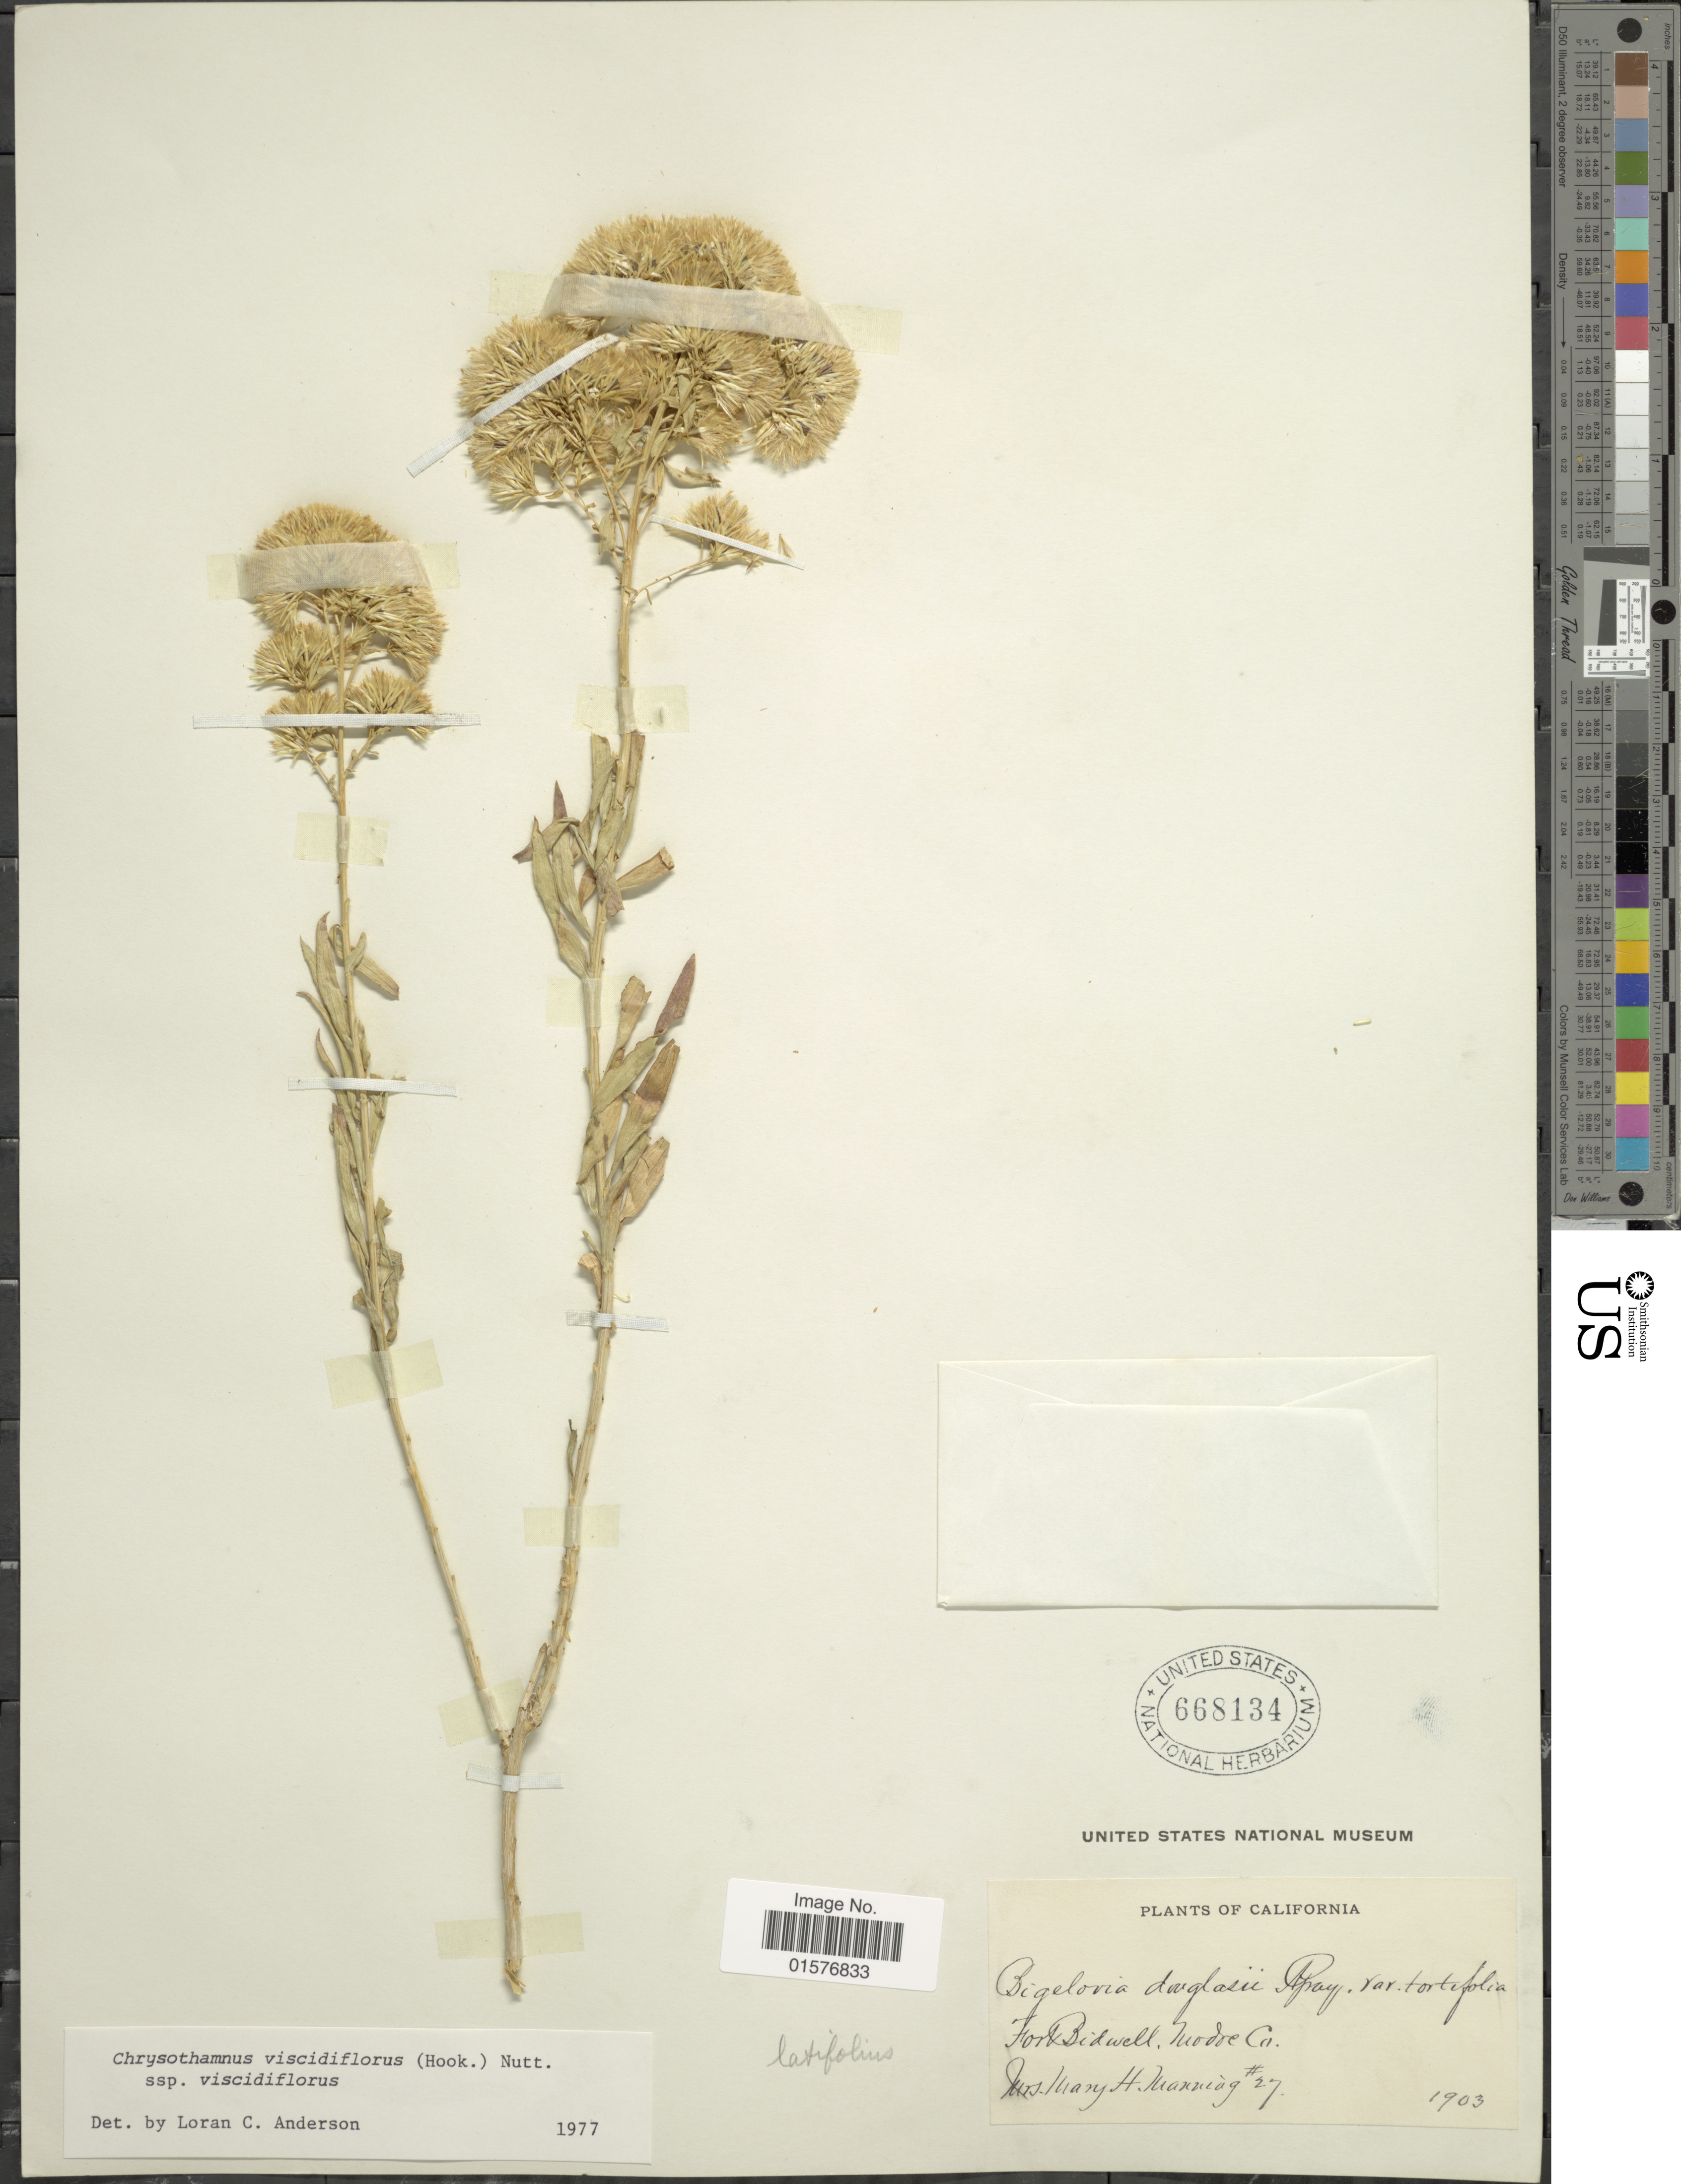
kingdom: Plantae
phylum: Tracheophyta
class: Magnoliopsida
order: Asterales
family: Asteraceae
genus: Chrysothamnus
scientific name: Chrysothamnus viscidiflorus subsp. viscidiflorus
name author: (Hook.) Nutt.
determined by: Urbatsch, Lowell E., Curator (LSU), Louisiana State University (UNITED STATES)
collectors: M. Manning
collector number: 27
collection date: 1903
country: United States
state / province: California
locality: Fort Bidwell, Modre Co.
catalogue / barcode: US 668134